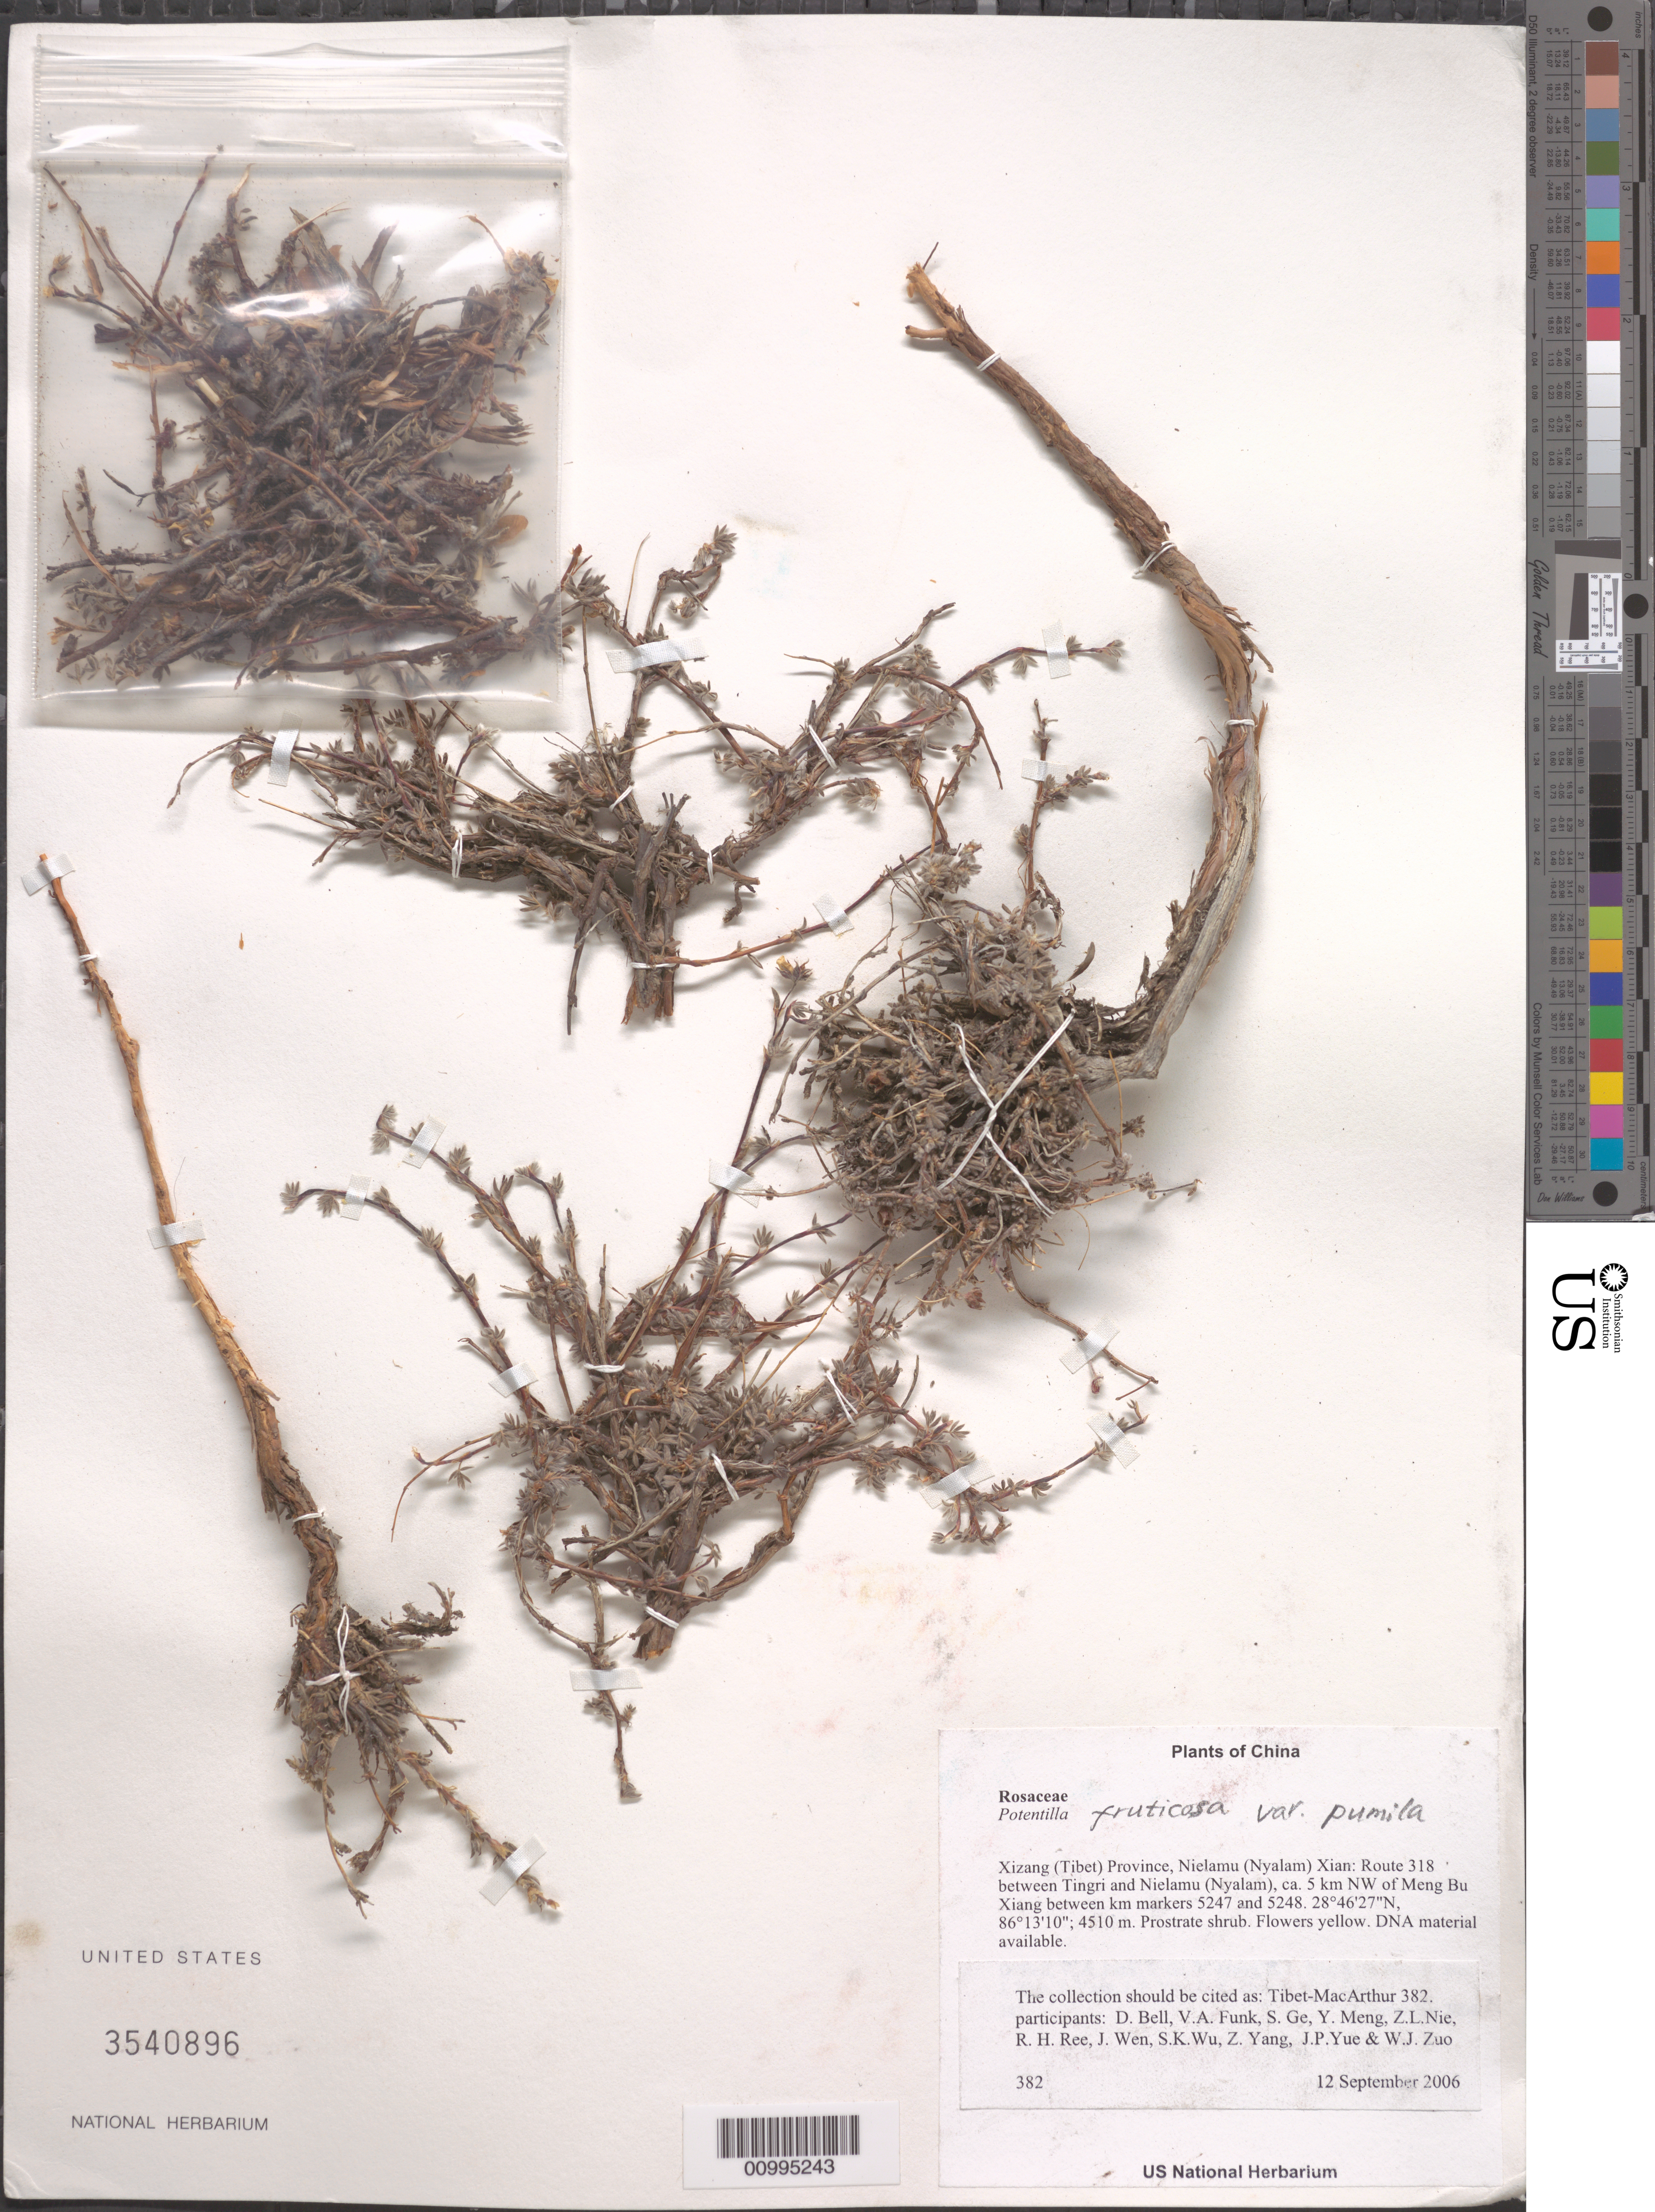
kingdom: Plantae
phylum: Tracheophyta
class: Magnoliopsida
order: Rosales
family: Rosaceae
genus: Dasiphora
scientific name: Dasiphora dryadanthoides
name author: Juz.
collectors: Tibet-MacArthur, D. A. Bell, V. Funk, S. Ge, Y. Meng, Z. Nie, R. Ree, H. Sun, J. Wen, Z. Yang, J. Yue, Z. Zhou & W. Zuo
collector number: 382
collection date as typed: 12 Sep 2006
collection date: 2006-09-12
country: China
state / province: Xizang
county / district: Nielamu (Nyalam) Xian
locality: Route 318 between Tingri and Nielamu (Nyalam), ca. 5 km NW of Meng Bu Xiang between km markers 5247 and 5259.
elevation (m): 4510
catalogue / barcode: US 3540896